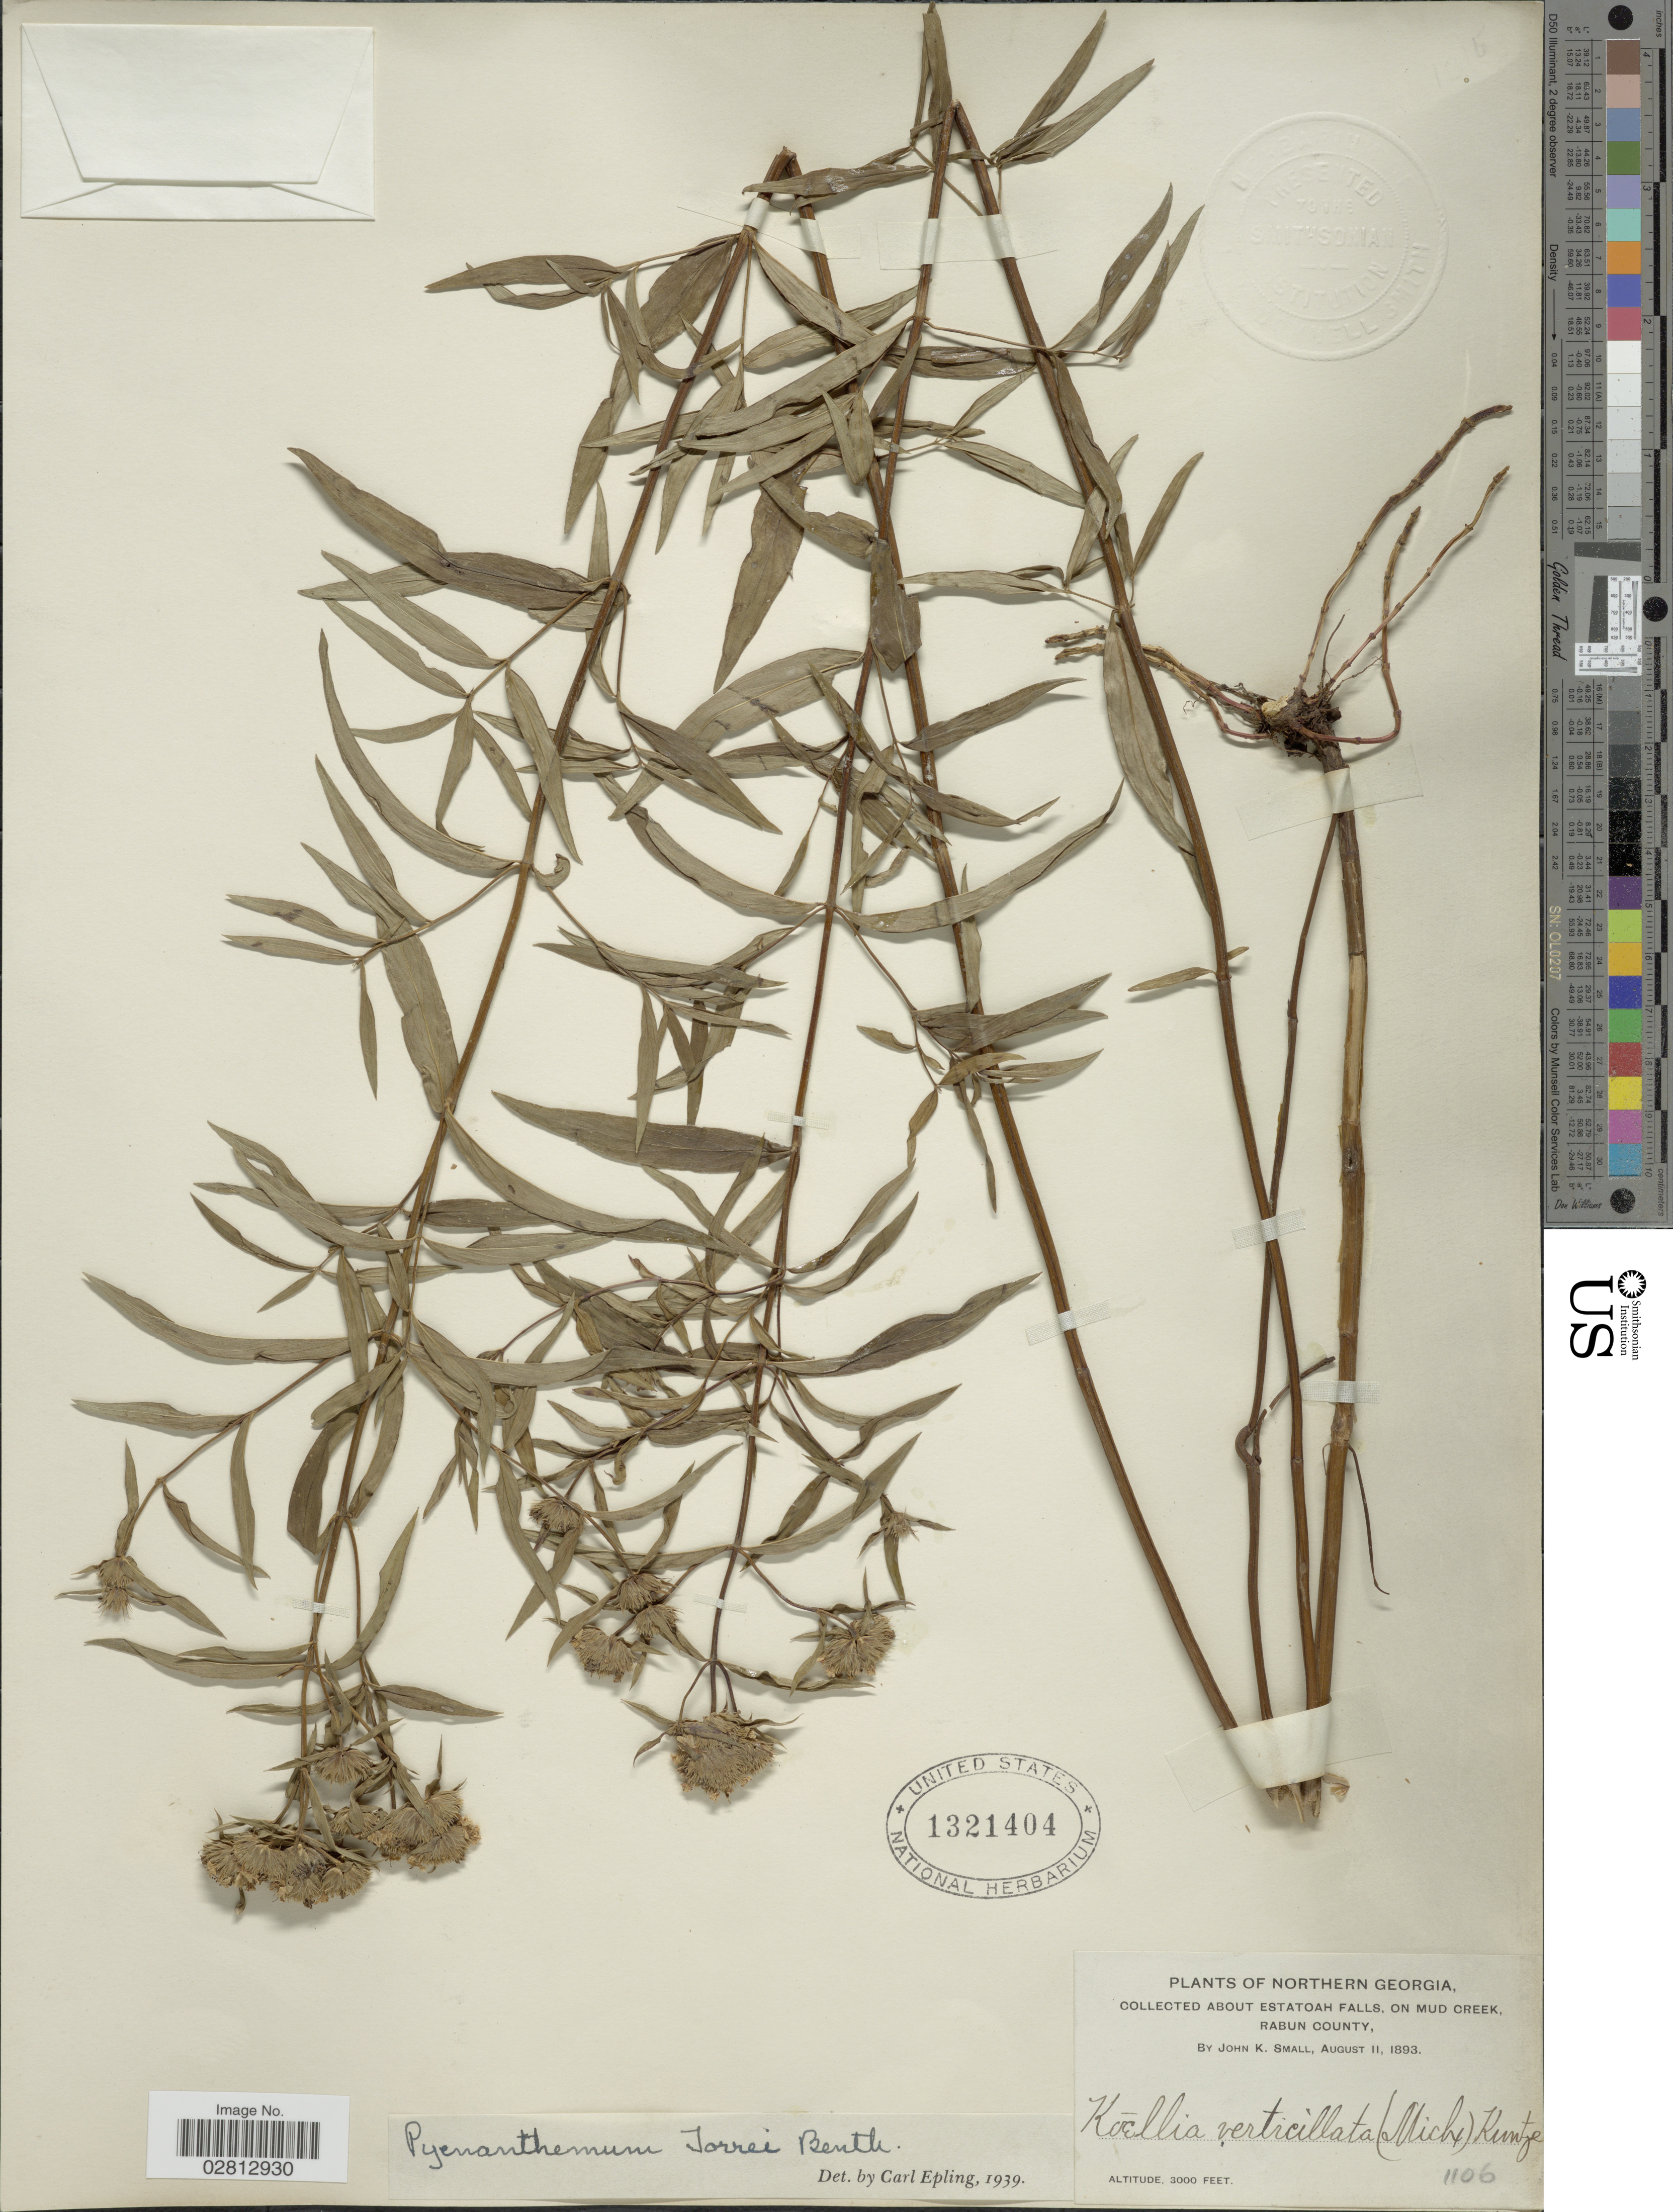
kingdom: Plantae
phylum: Tracheophyta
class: Magnoliopsida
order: Lamiales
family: Lamiaceae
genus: Pycnanthemum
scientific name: Pycnanthemum torreyi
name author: Benth.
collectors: J. K. Small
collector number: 1106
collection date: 1893-08-11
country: United States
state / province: Georgia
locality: Northern Georgia. Collected about Estatoah Falls, on Mud Creek, Rabun County.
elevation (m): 914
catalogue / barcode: US 1321404